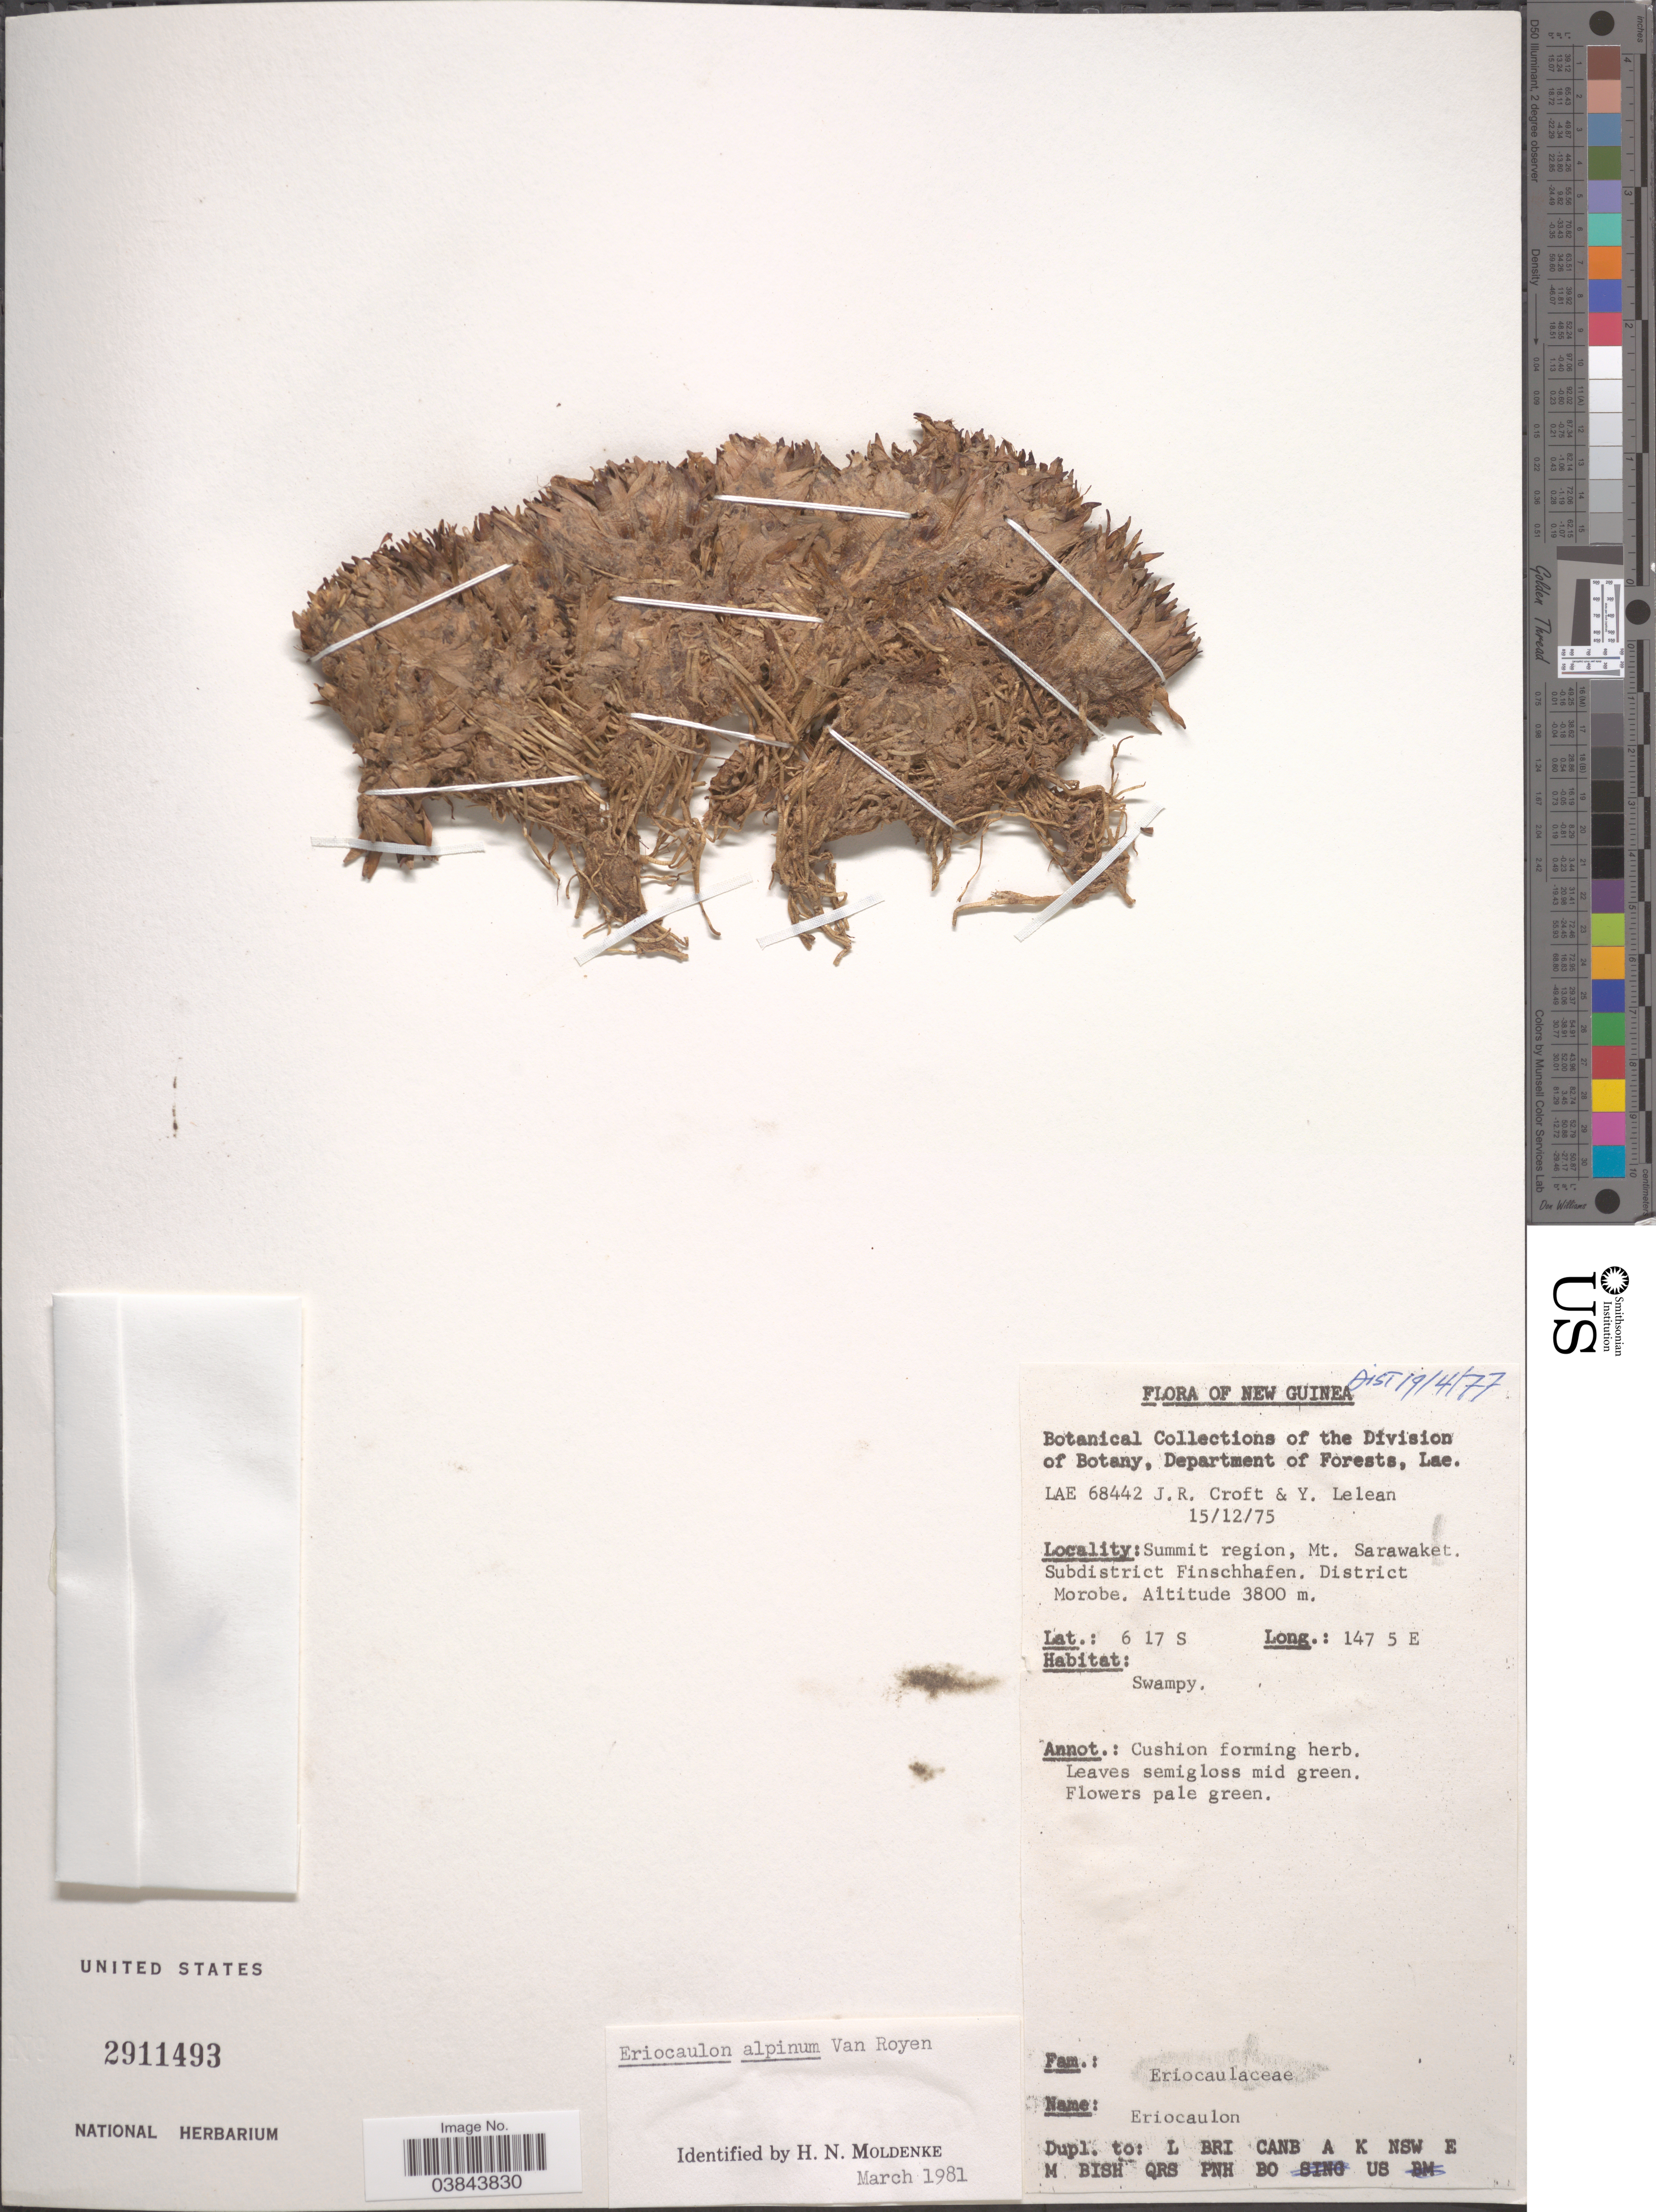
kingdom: Plantae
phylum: Tracheophyta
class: Liliopsida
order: Poales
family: Eriocaulaceae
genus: Eriocaulon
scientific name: Eriocaulon alpinum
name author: P. Royen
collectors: J. R. Croft & Y. Lelean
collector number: LAE68442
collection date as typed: Transcribed d/m/y: 15/12/75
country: Papua New Guinea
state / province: Morobe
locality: New Guinea. Summit region, Mt. Sarawaket. Subdistrict finschhafen. District Morobe.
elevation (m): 3800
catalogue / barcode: US 2911493